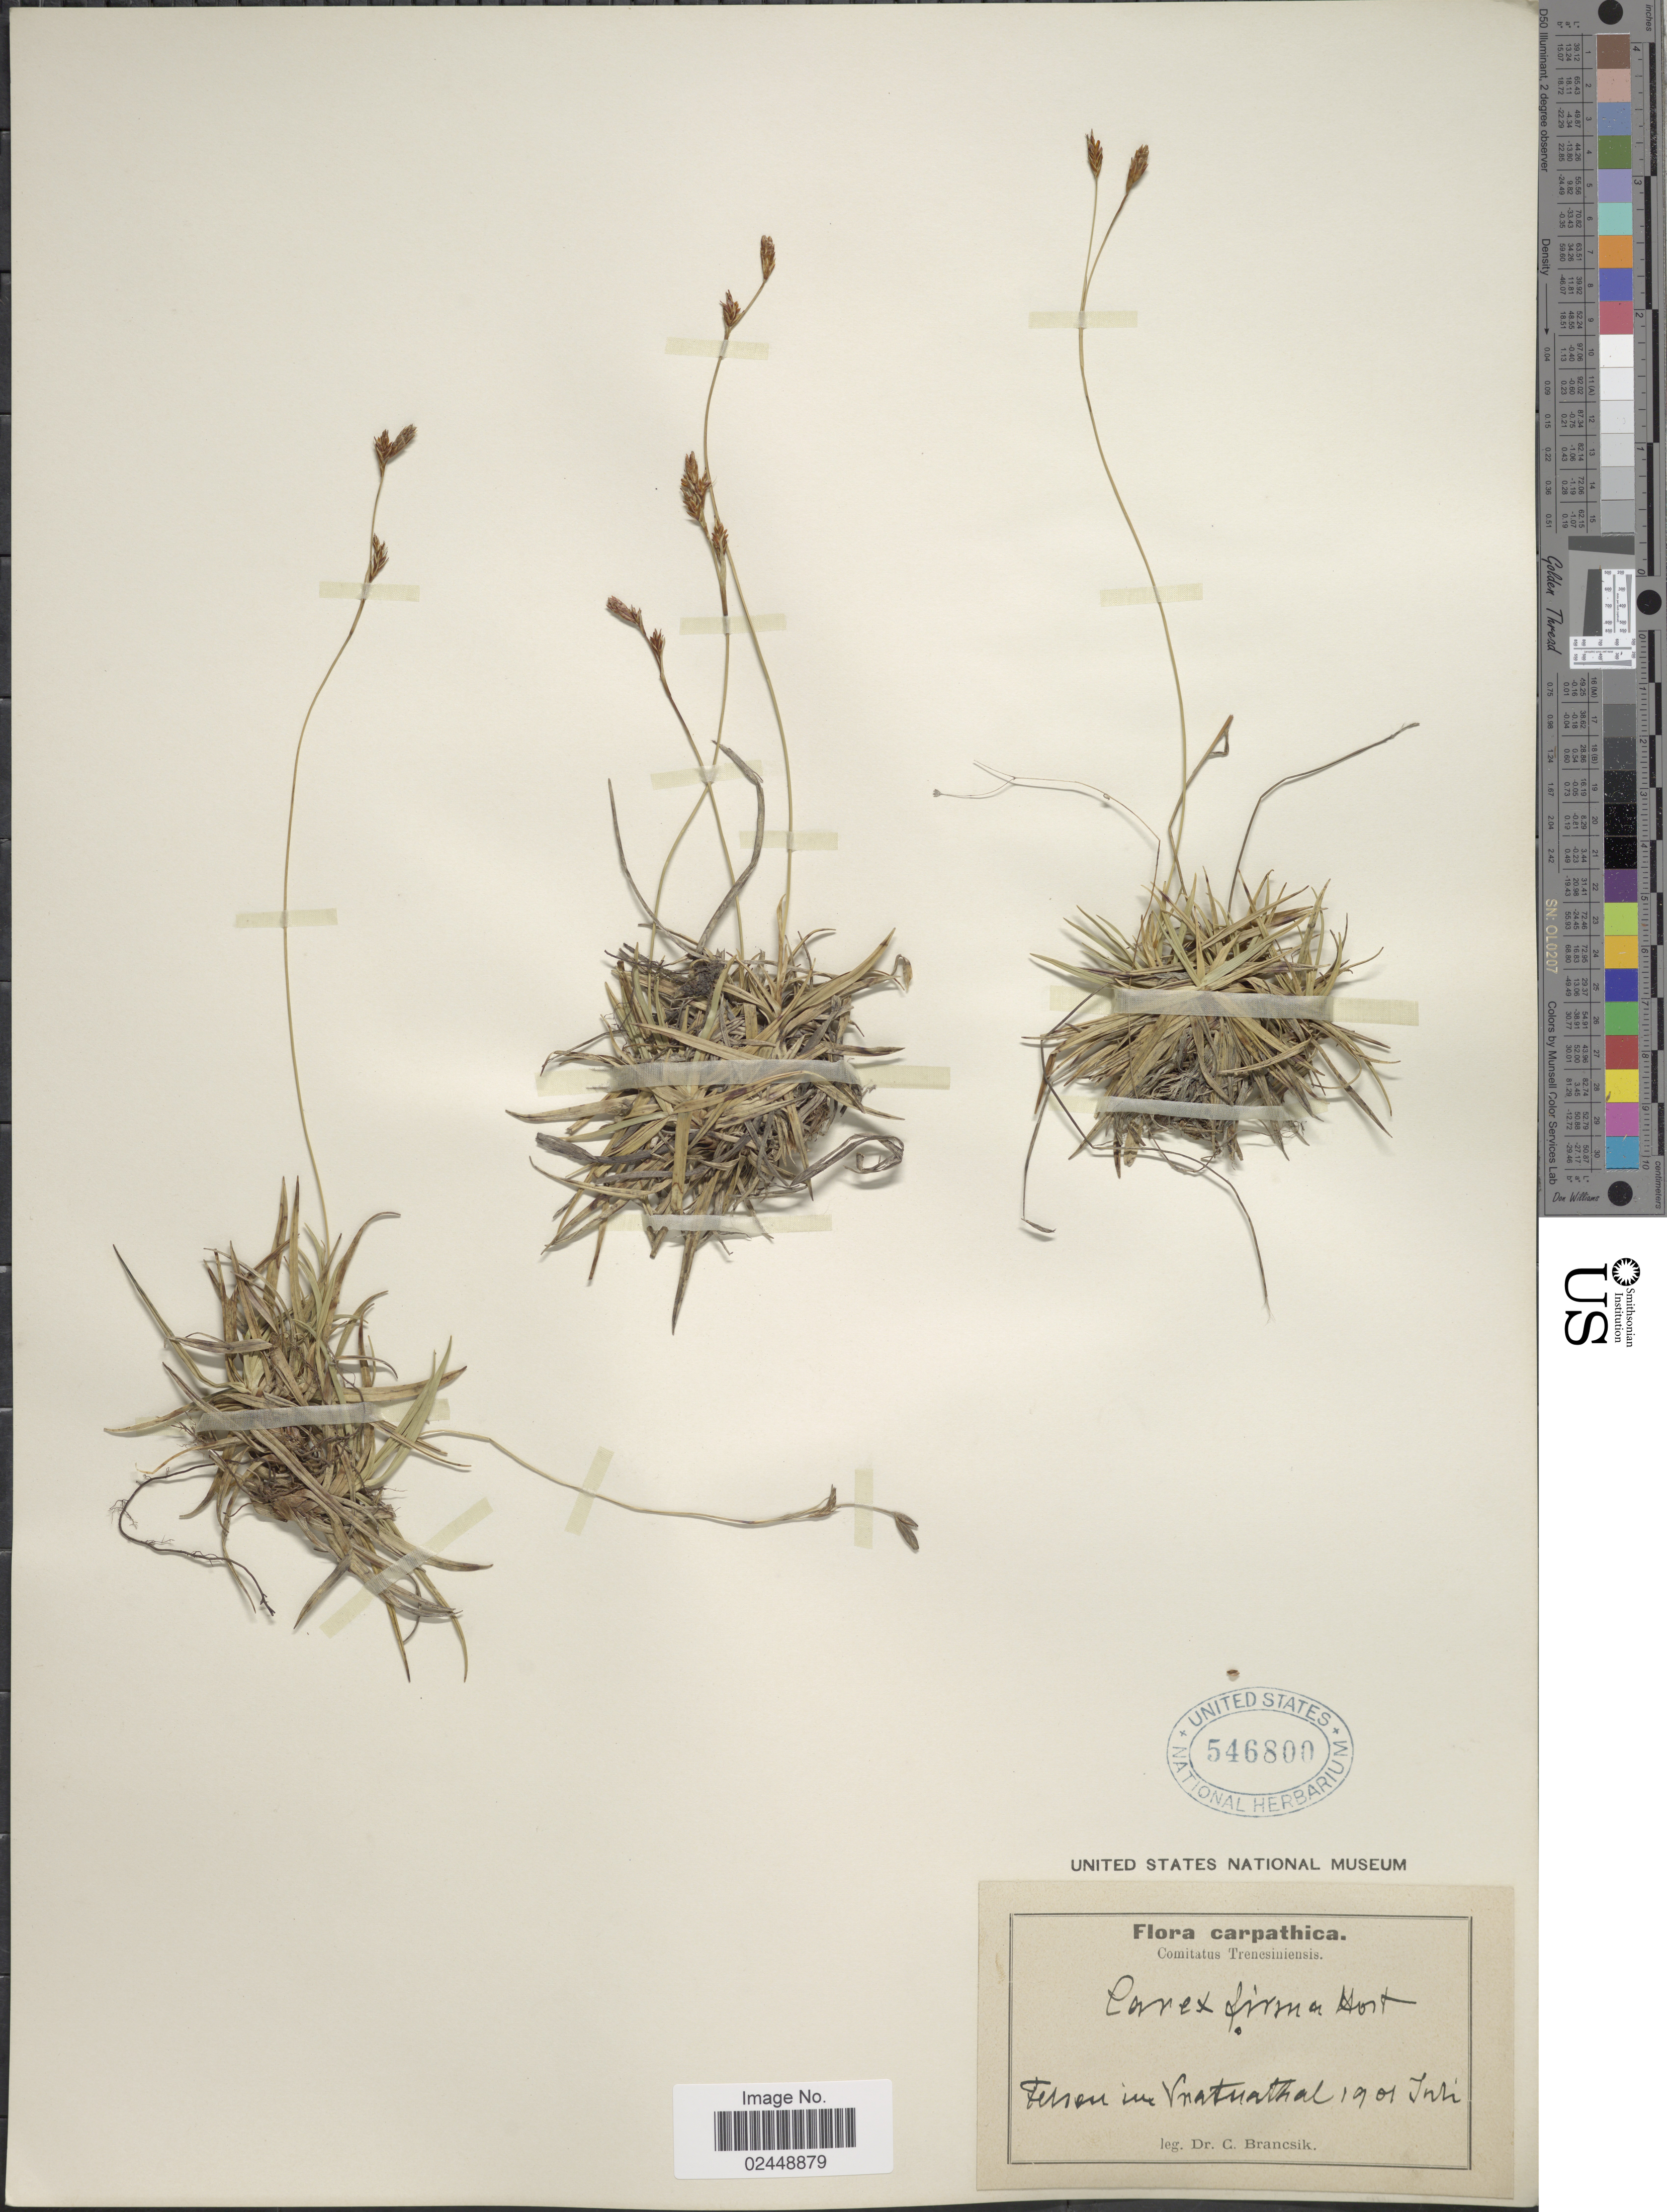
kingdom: Plantae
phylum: Tracheophyta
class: Liliopsida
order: Poales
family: Cyperaceae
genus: Carex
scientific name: Carex firma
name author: Host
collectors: C. Brancsik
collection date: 1901-07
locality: Carpathica, Tetsen in Vnatualthal [interpreted]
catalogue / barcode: US 546800